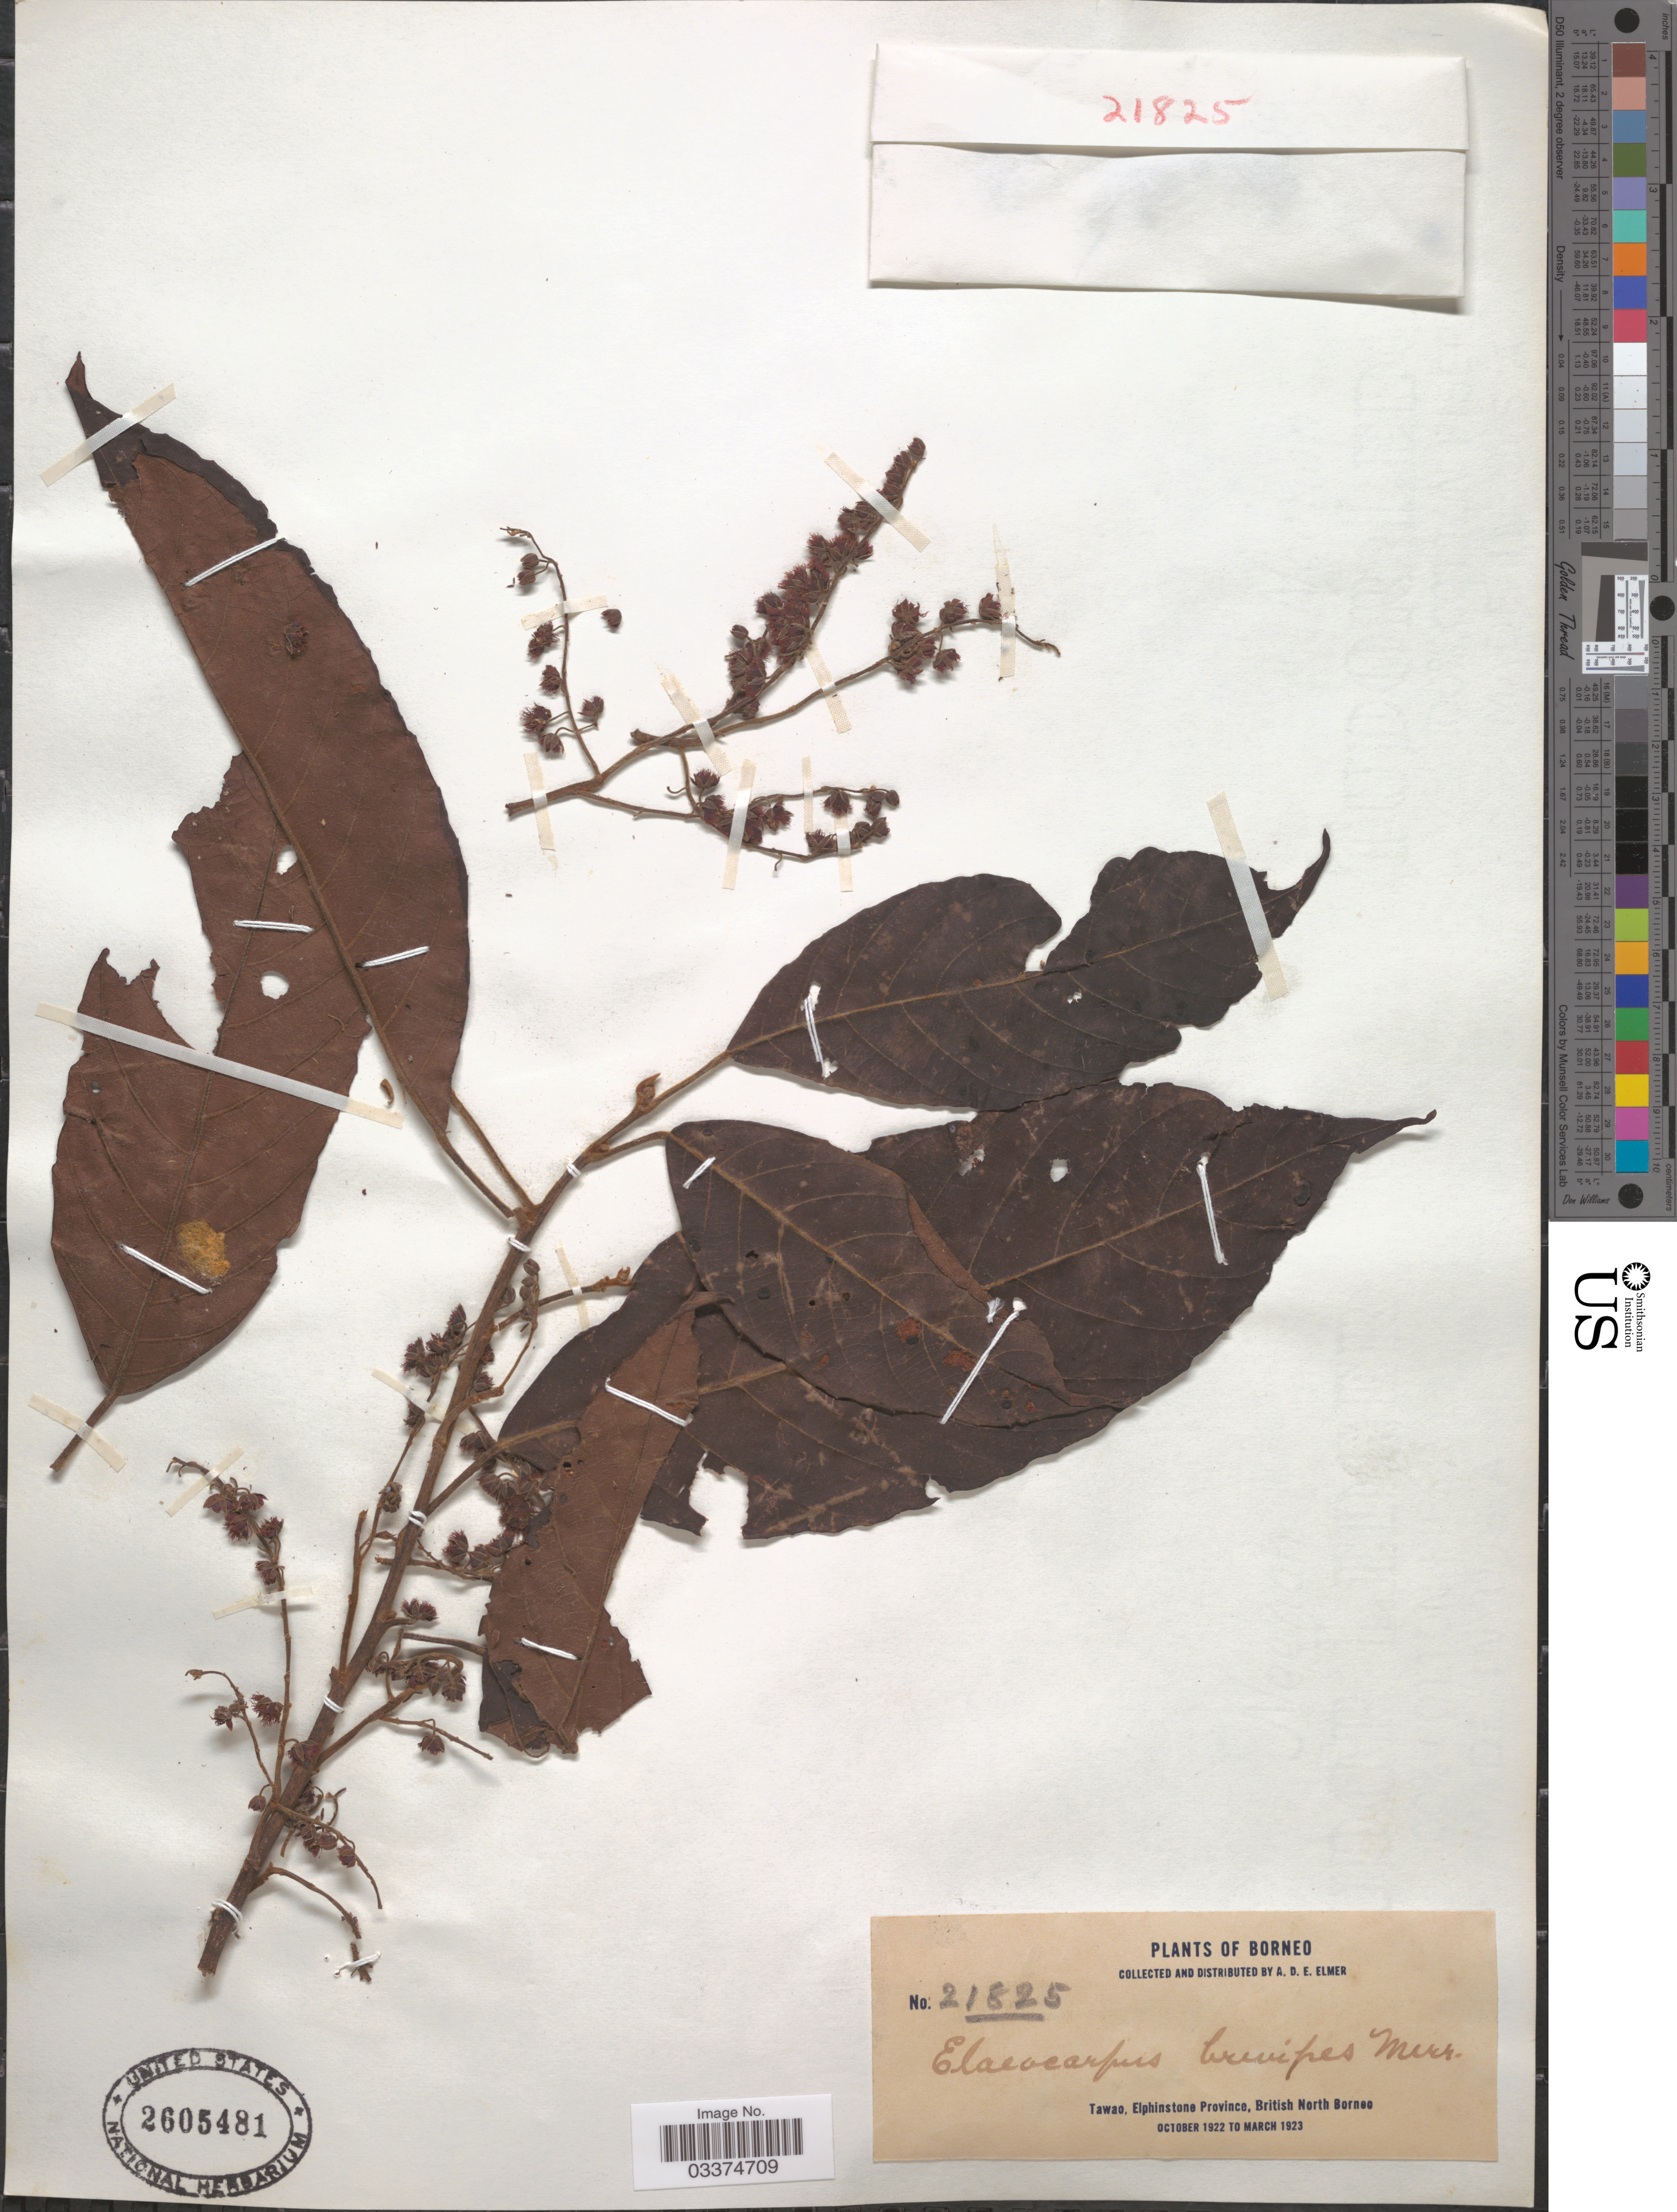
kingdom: Plantae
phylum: Tracheophyta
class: Magnoliopsida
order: Oxalidales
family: Elaeocarpaceae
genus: Elaeocarpus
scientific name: Elaeocarpus stipularis var. brevipes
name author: Blume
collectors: A. D. E. Elmer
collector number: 21825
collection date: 1922-10/1923-03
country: Malaysia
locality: Borneo. Tawao, Elphinstone Province, British North Borneo.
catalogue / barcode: US 2605481